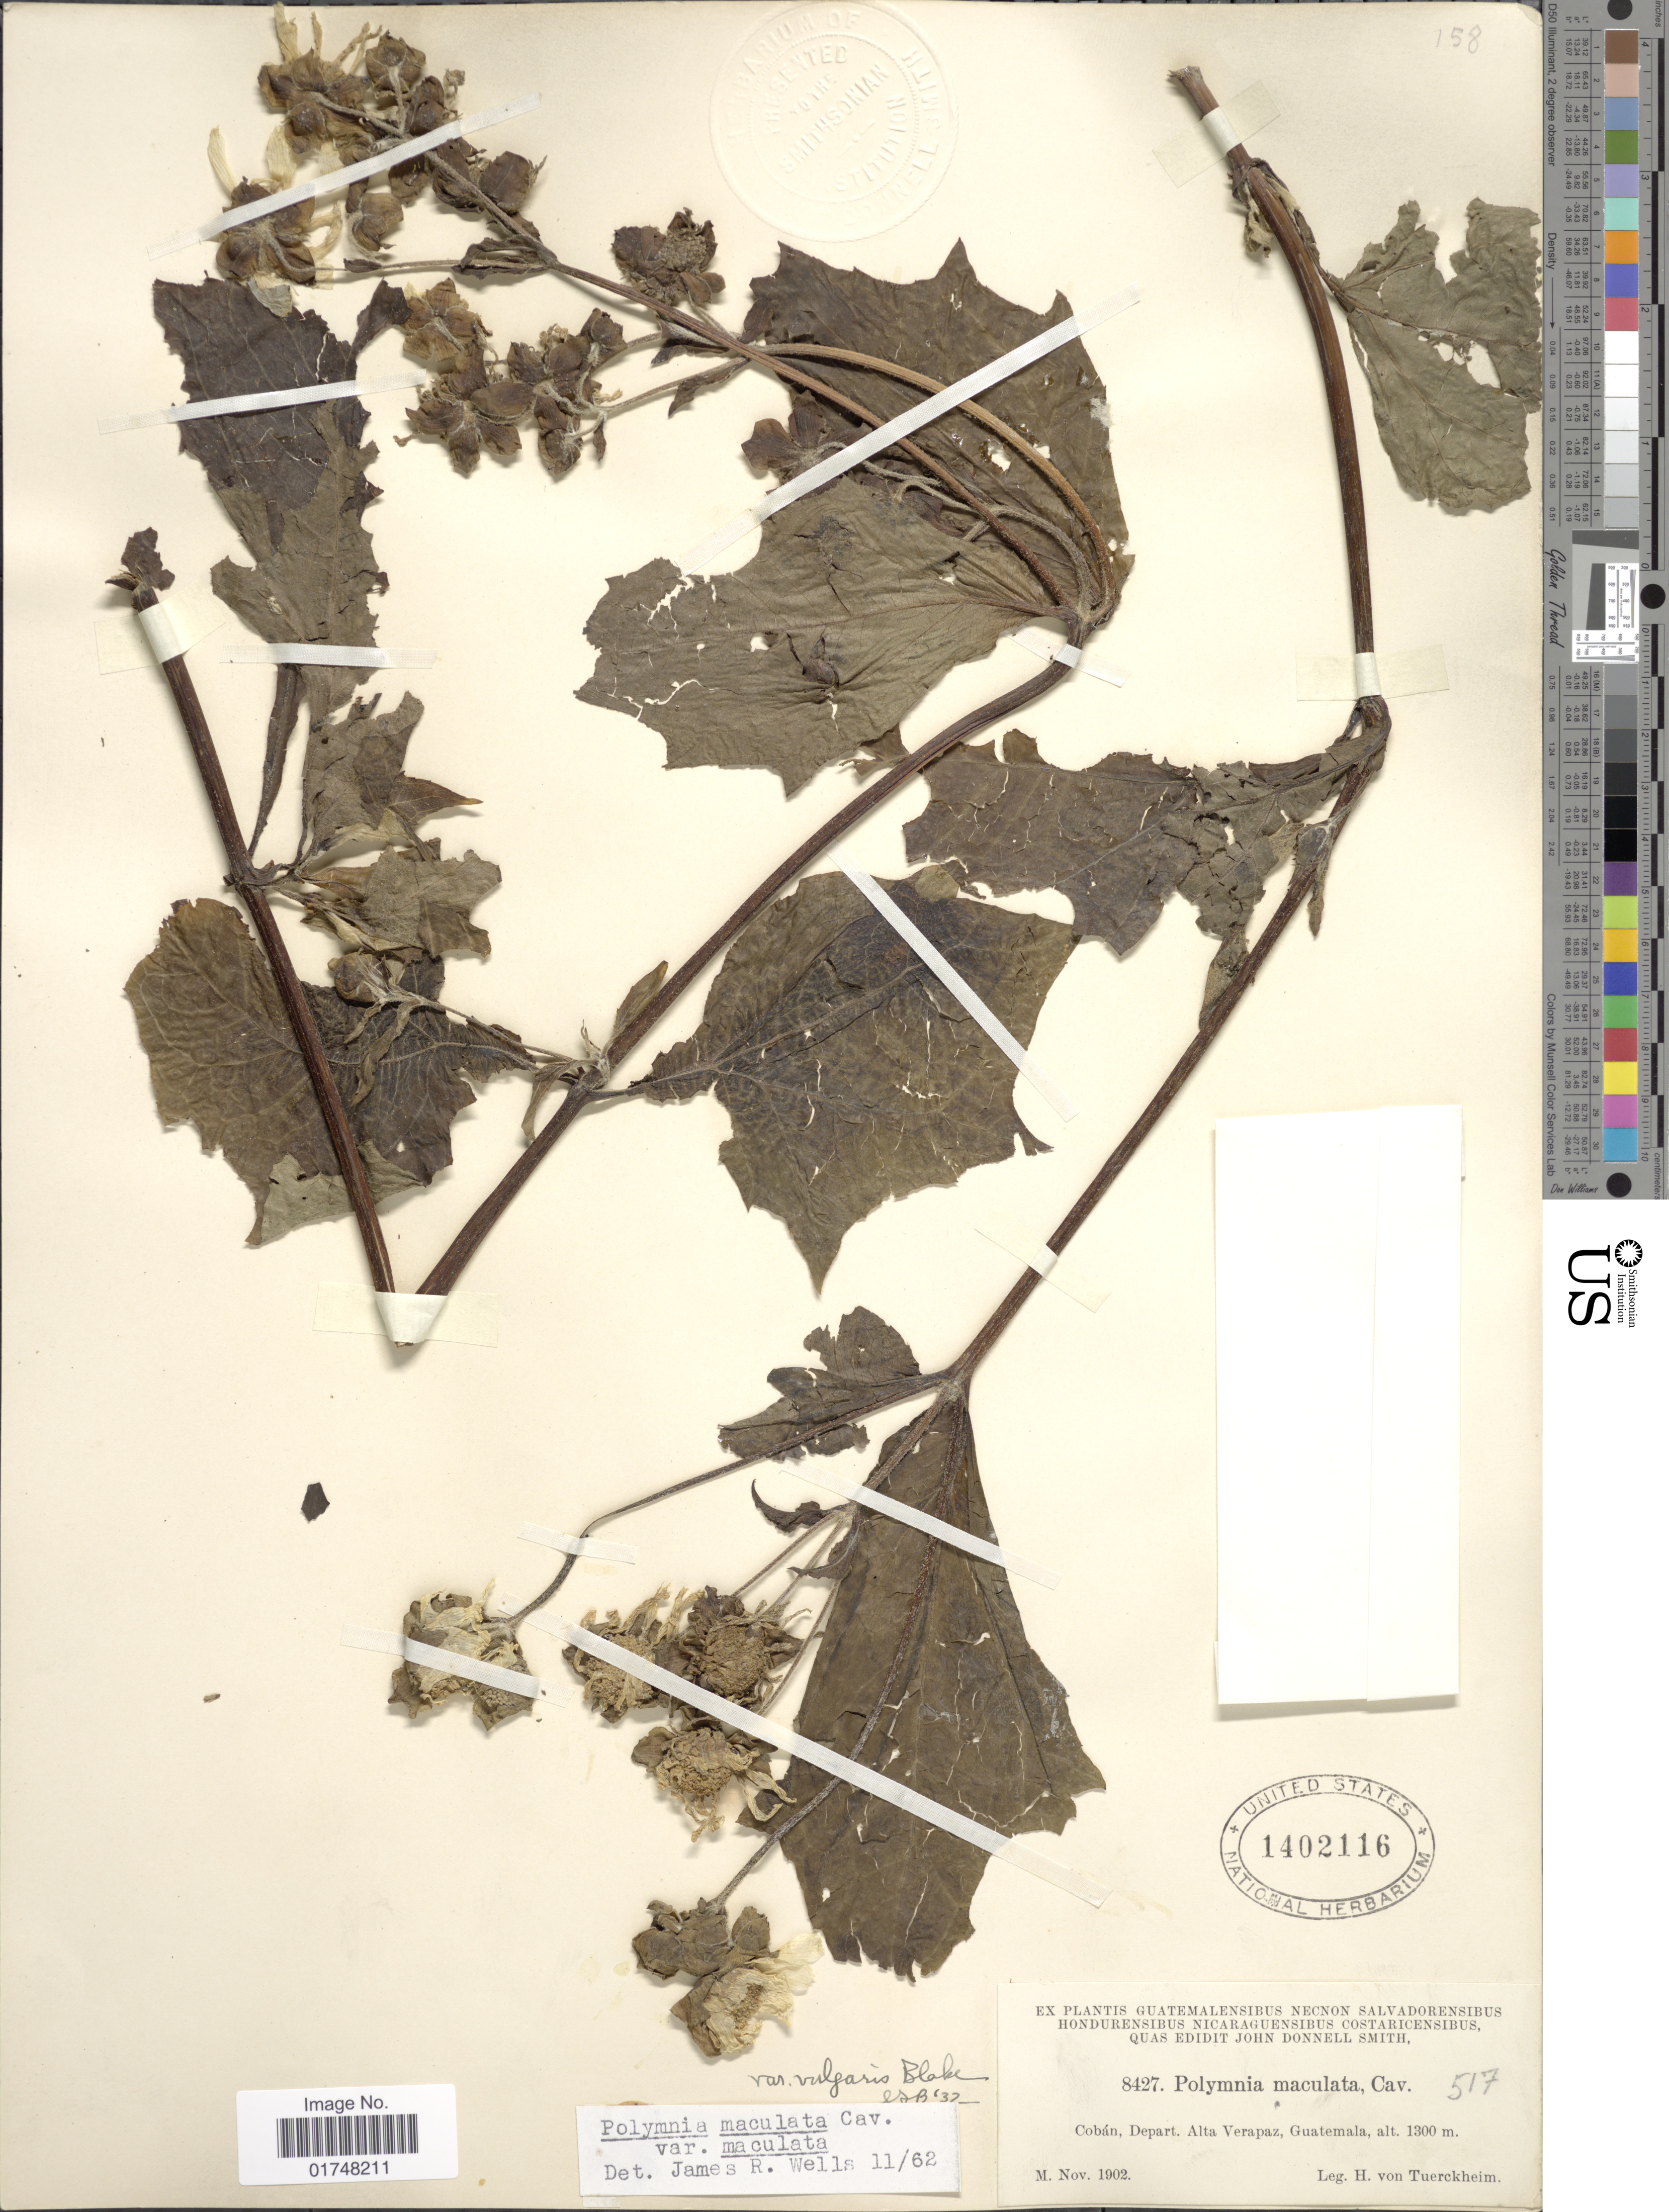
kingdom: Plantae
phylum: Tracheophyta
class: Magnoliopsida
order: Asterales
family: Asteraceae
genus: Smallanthus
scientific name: Smallanthus maculatus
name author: (Cav.) H. Rob.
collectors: H. von Türckheim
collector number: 8427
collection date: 1902-11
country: Guatemala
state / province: Alta Verapaz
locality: Coban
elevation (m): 1300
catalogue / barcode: US 1402116